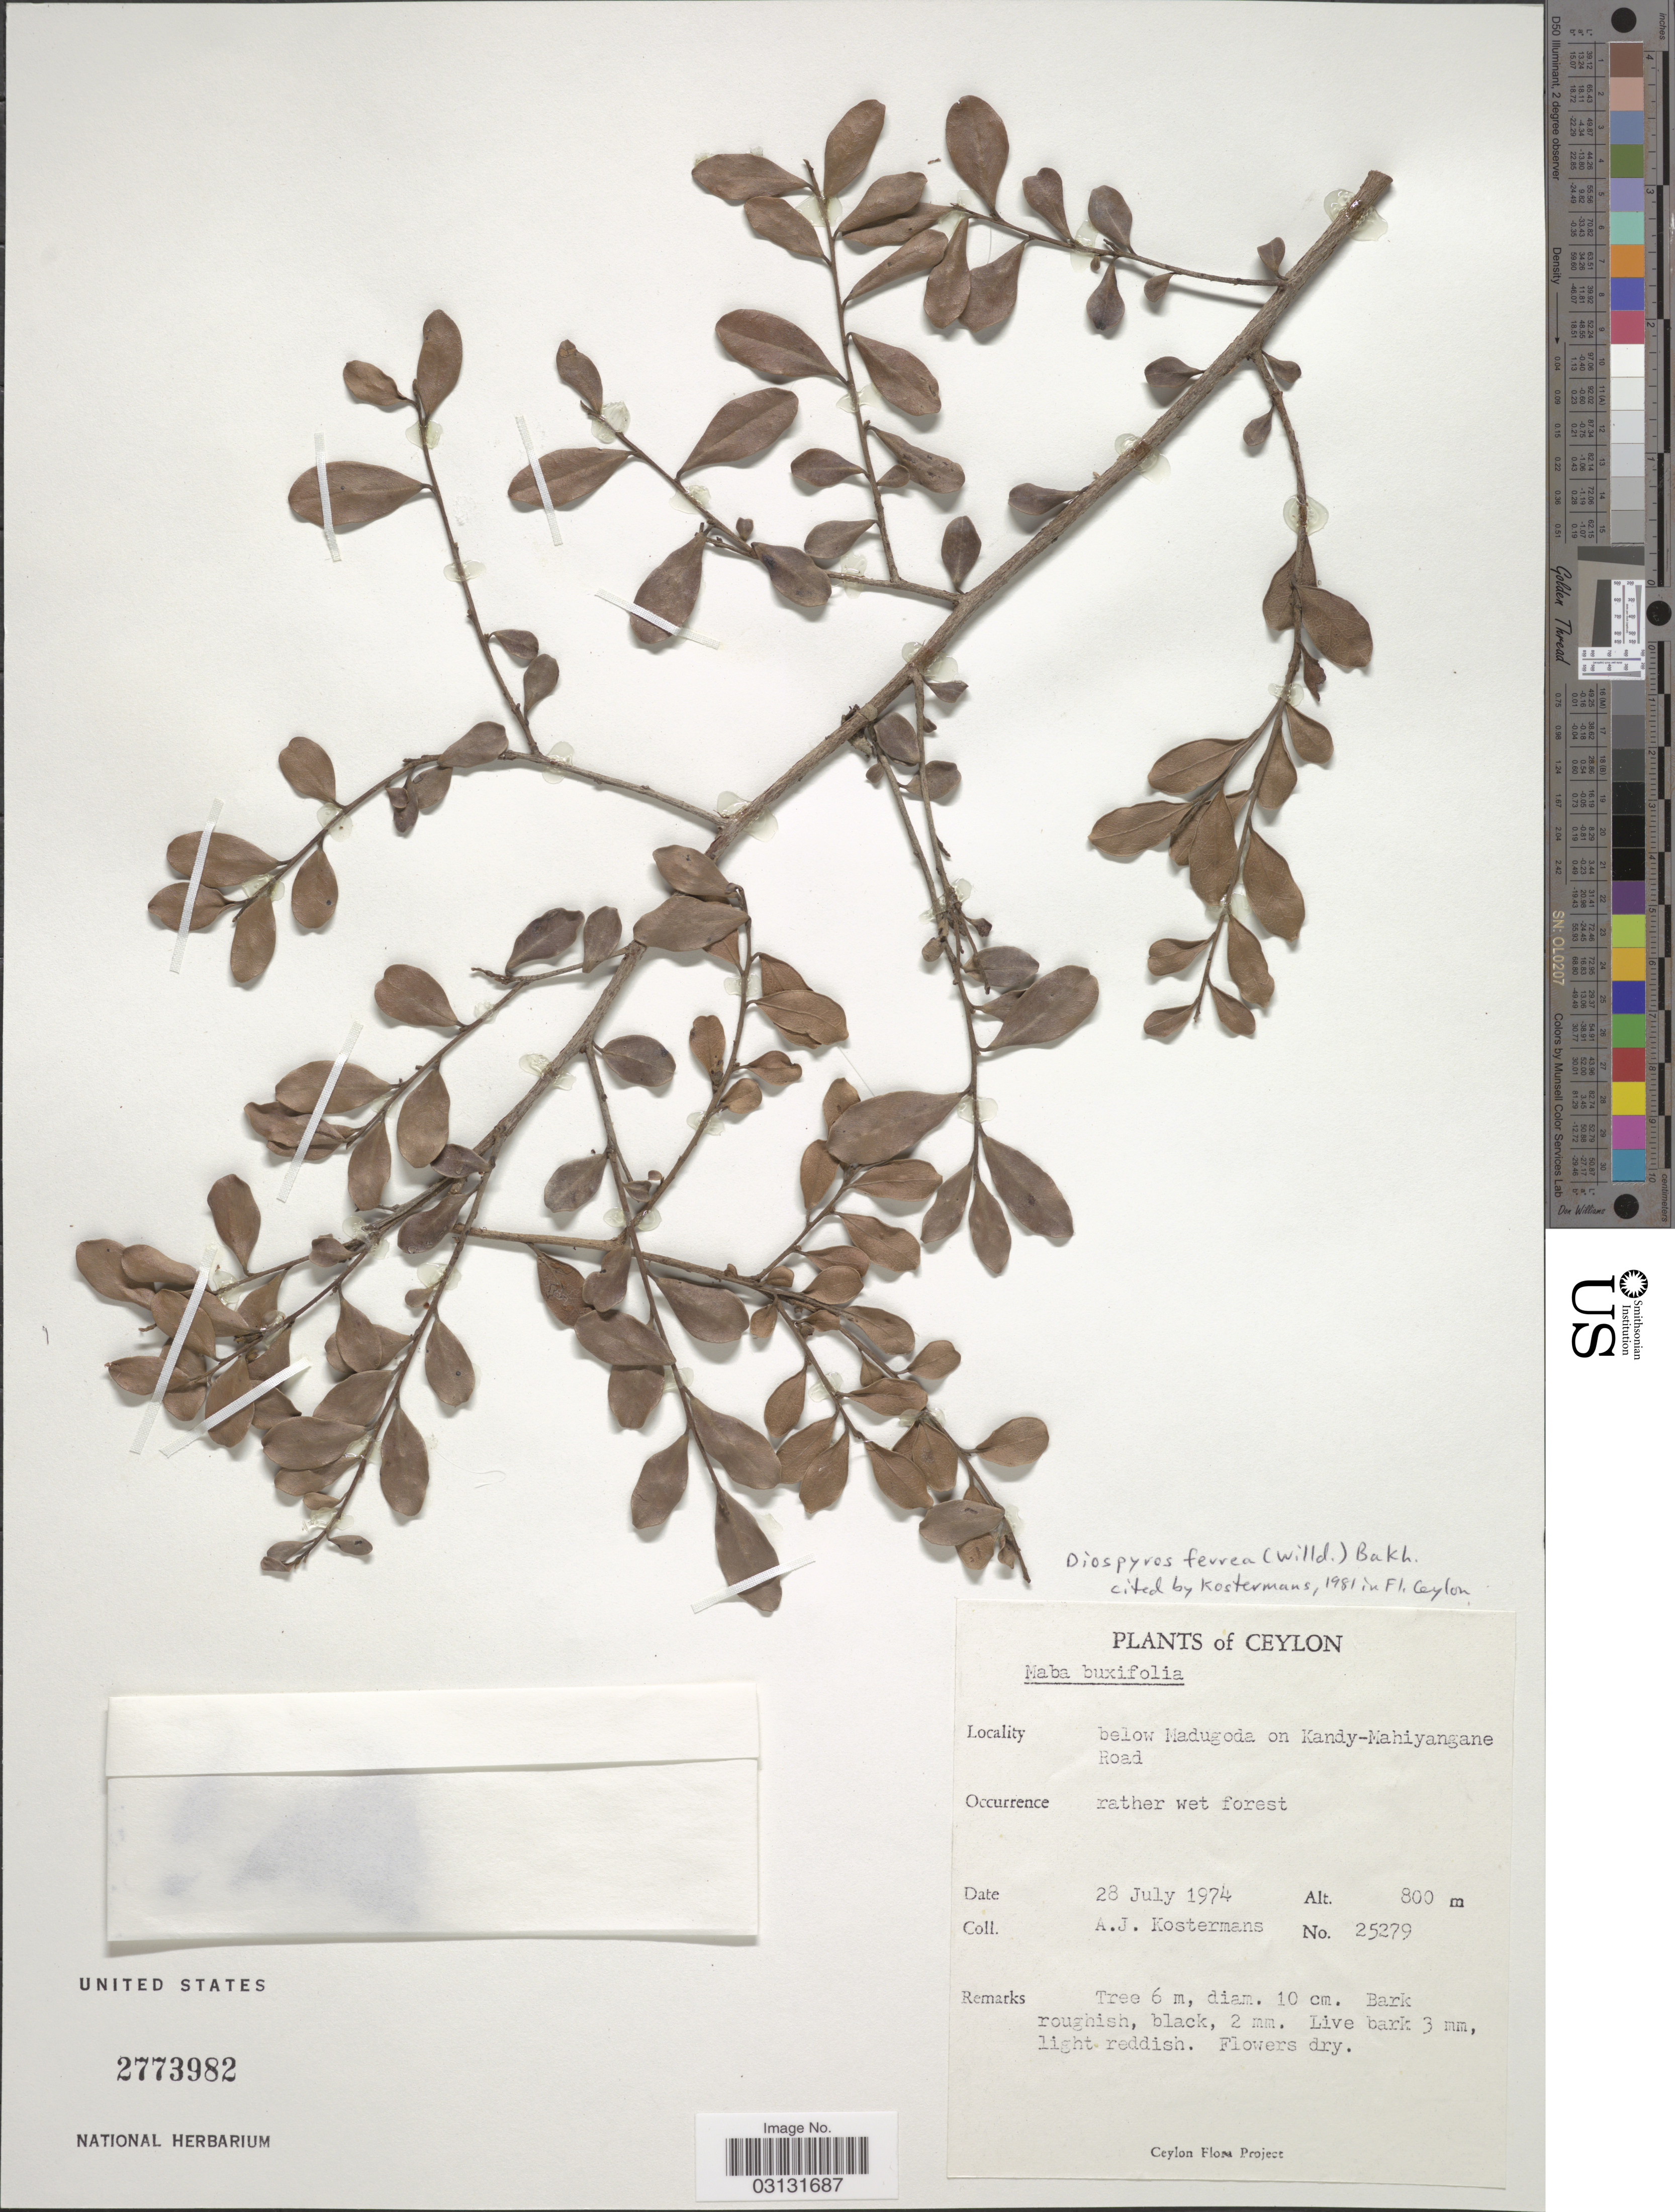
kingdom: Plantae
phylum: Tracheophyta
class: Magnoliopsida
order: Ericales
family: Ebenaceae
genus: Diospyros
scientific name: Diospyros ferrea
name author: (Willd.) Bakh.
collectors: A. J. G. Kostermans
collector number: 25279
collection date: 1974-07-28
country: Sri Lanka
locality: Ceylon. Below Madugoda on Kandy-Mahiyangane Road.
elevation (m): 800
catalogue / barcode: US 2773982